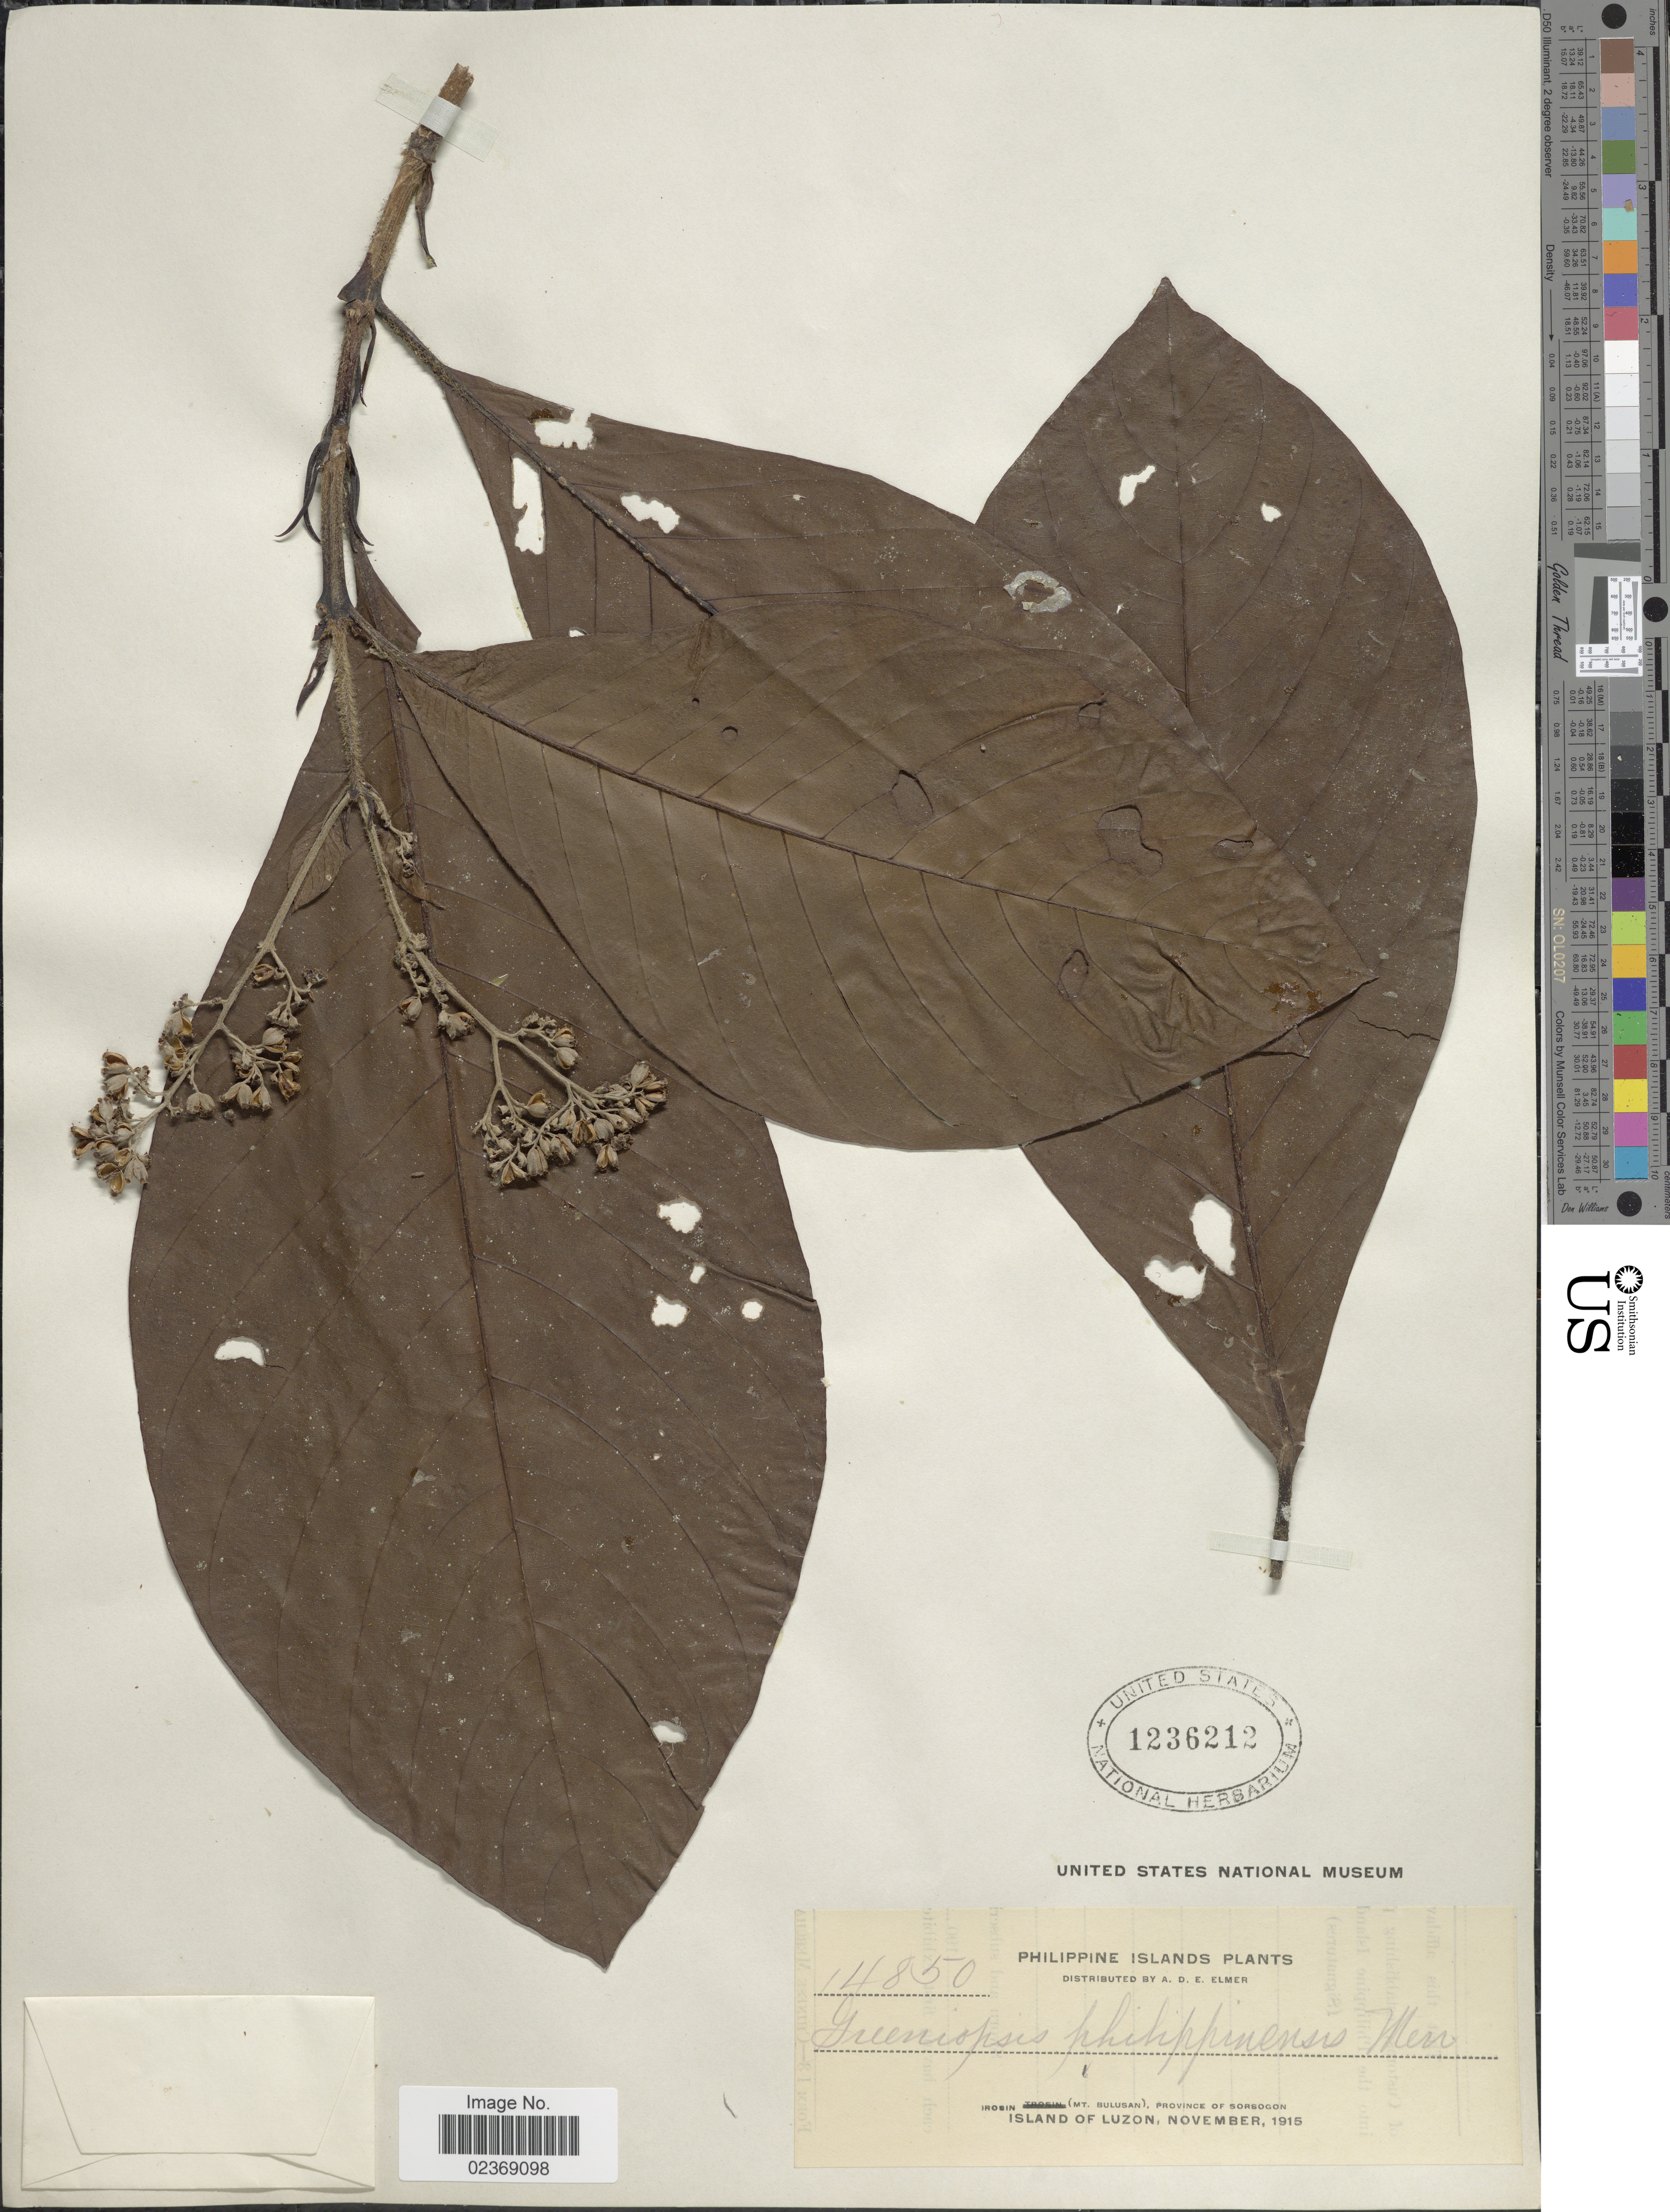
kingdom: Plantae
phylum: Tracheophyta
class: Magnoliopsida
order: Gentianales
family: Rubiaceae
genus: Greeniopsis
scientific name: Greeniopsis philippinensis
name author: Merr.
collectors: A. D. E. Elmer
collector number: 14850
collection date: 1915-11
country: Philippines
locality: Philippine Islands, Irosin (Mt Bulusan), Province of Sorsogon, Island of Luzon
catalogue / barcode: US 1236212